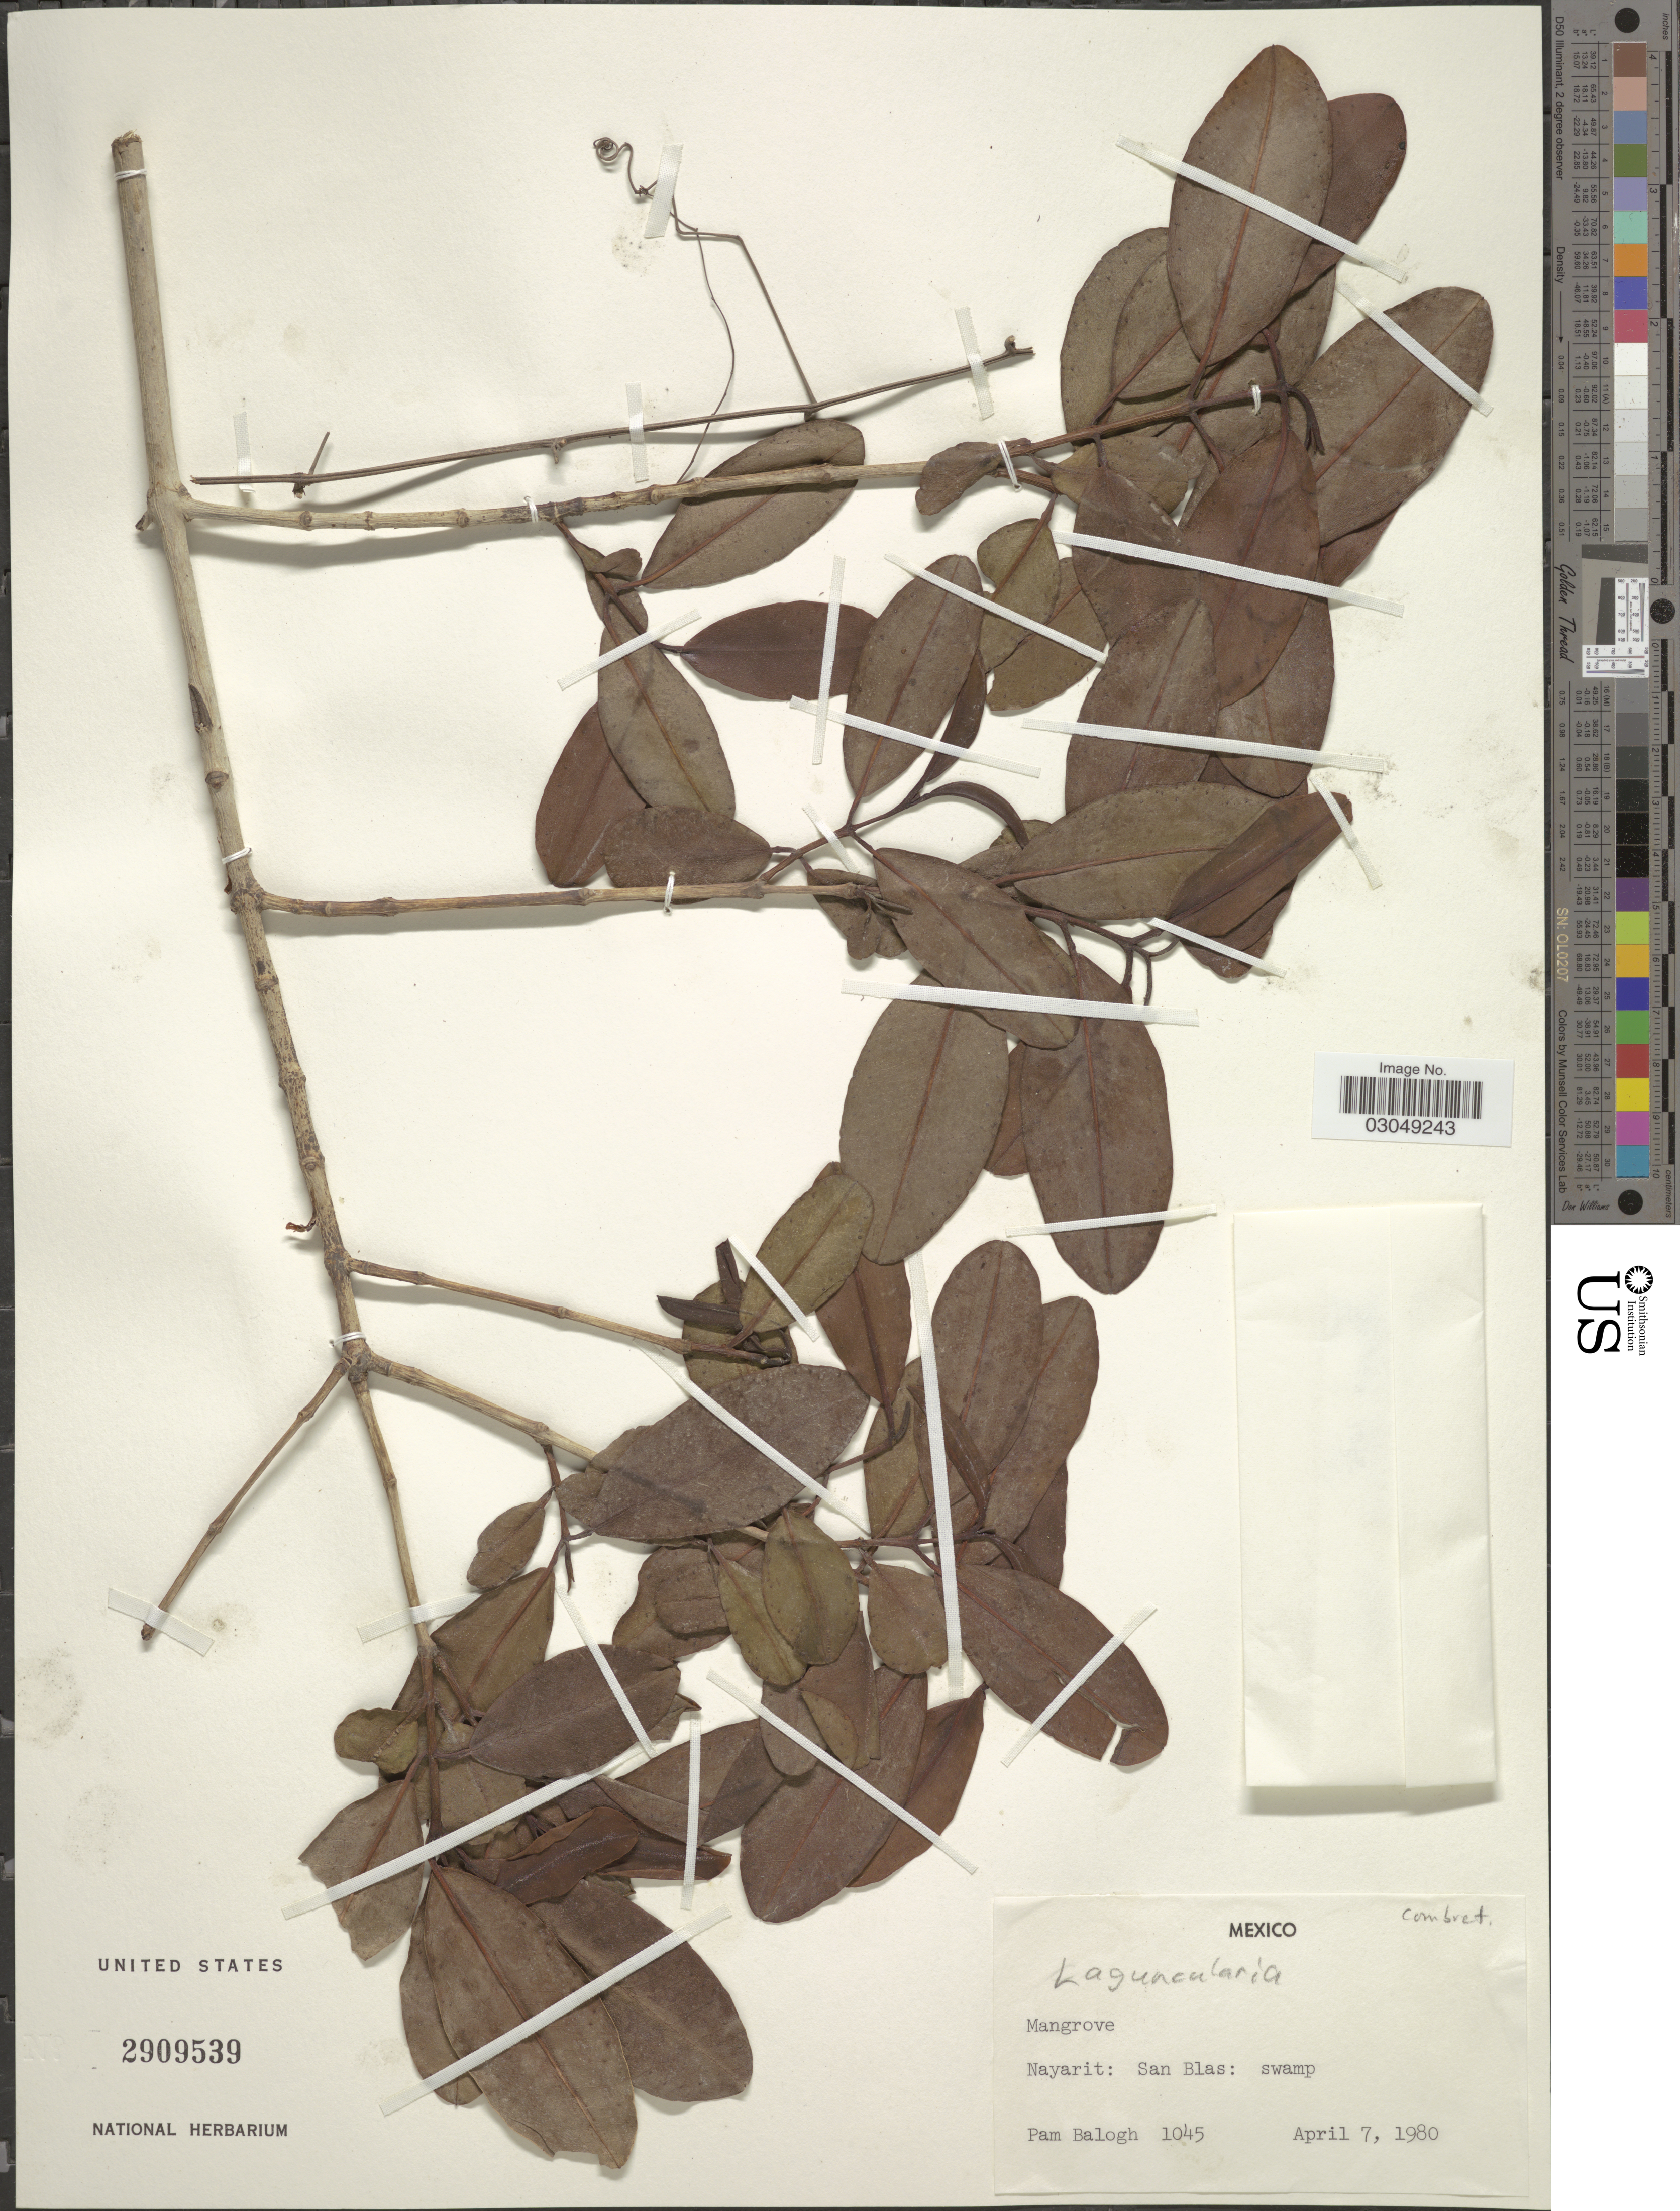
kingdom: Plantae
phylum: Tracheophyta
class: Magnoliopsida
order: Myrtales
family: Combretaceae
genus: Laguncularia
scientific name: Laguncularia sp.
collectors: P. Balogh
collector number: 1045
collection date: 1980-04-07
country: Mexico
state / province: Nayarit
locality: San Blas: swamp.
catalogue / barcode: US 2909539